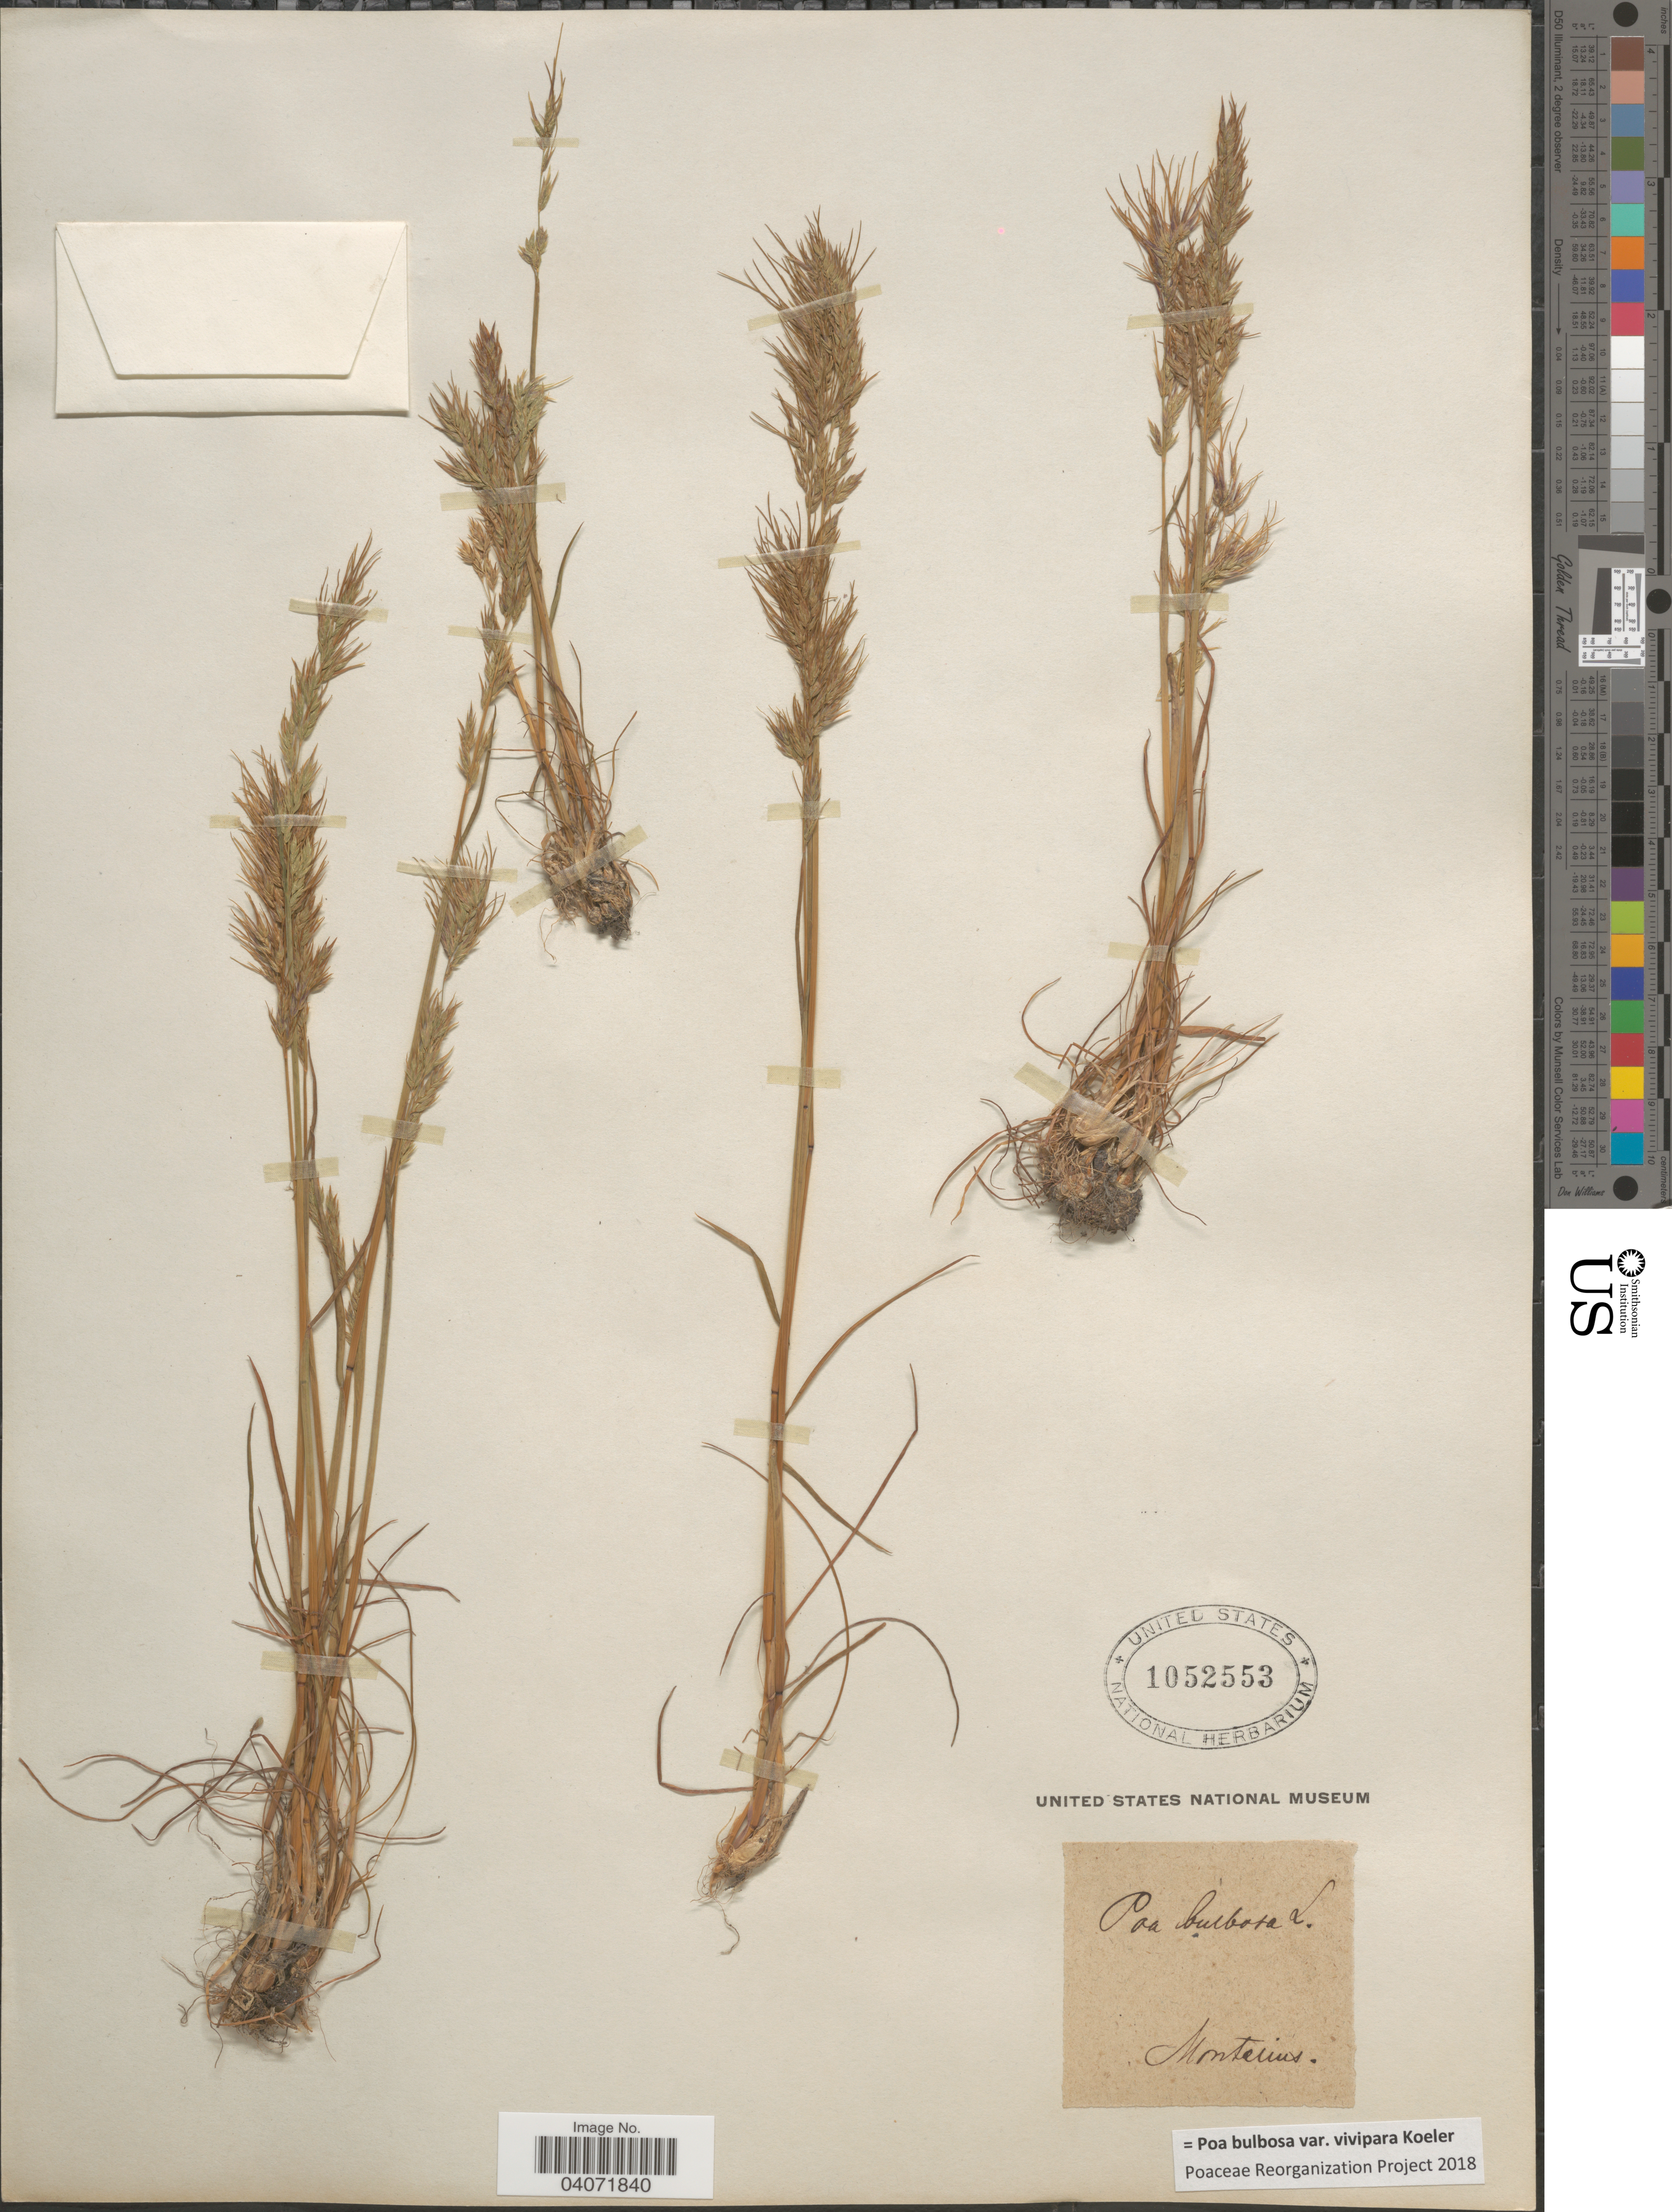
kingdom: Plantae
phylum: Tracheophyta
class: Liliopsida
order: Poales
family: Poaceae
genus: Poa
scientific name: Poa bulbosa subsp. bulbosa var. vivipara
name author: Koeler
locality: Monterius.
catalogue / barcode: US 1052553